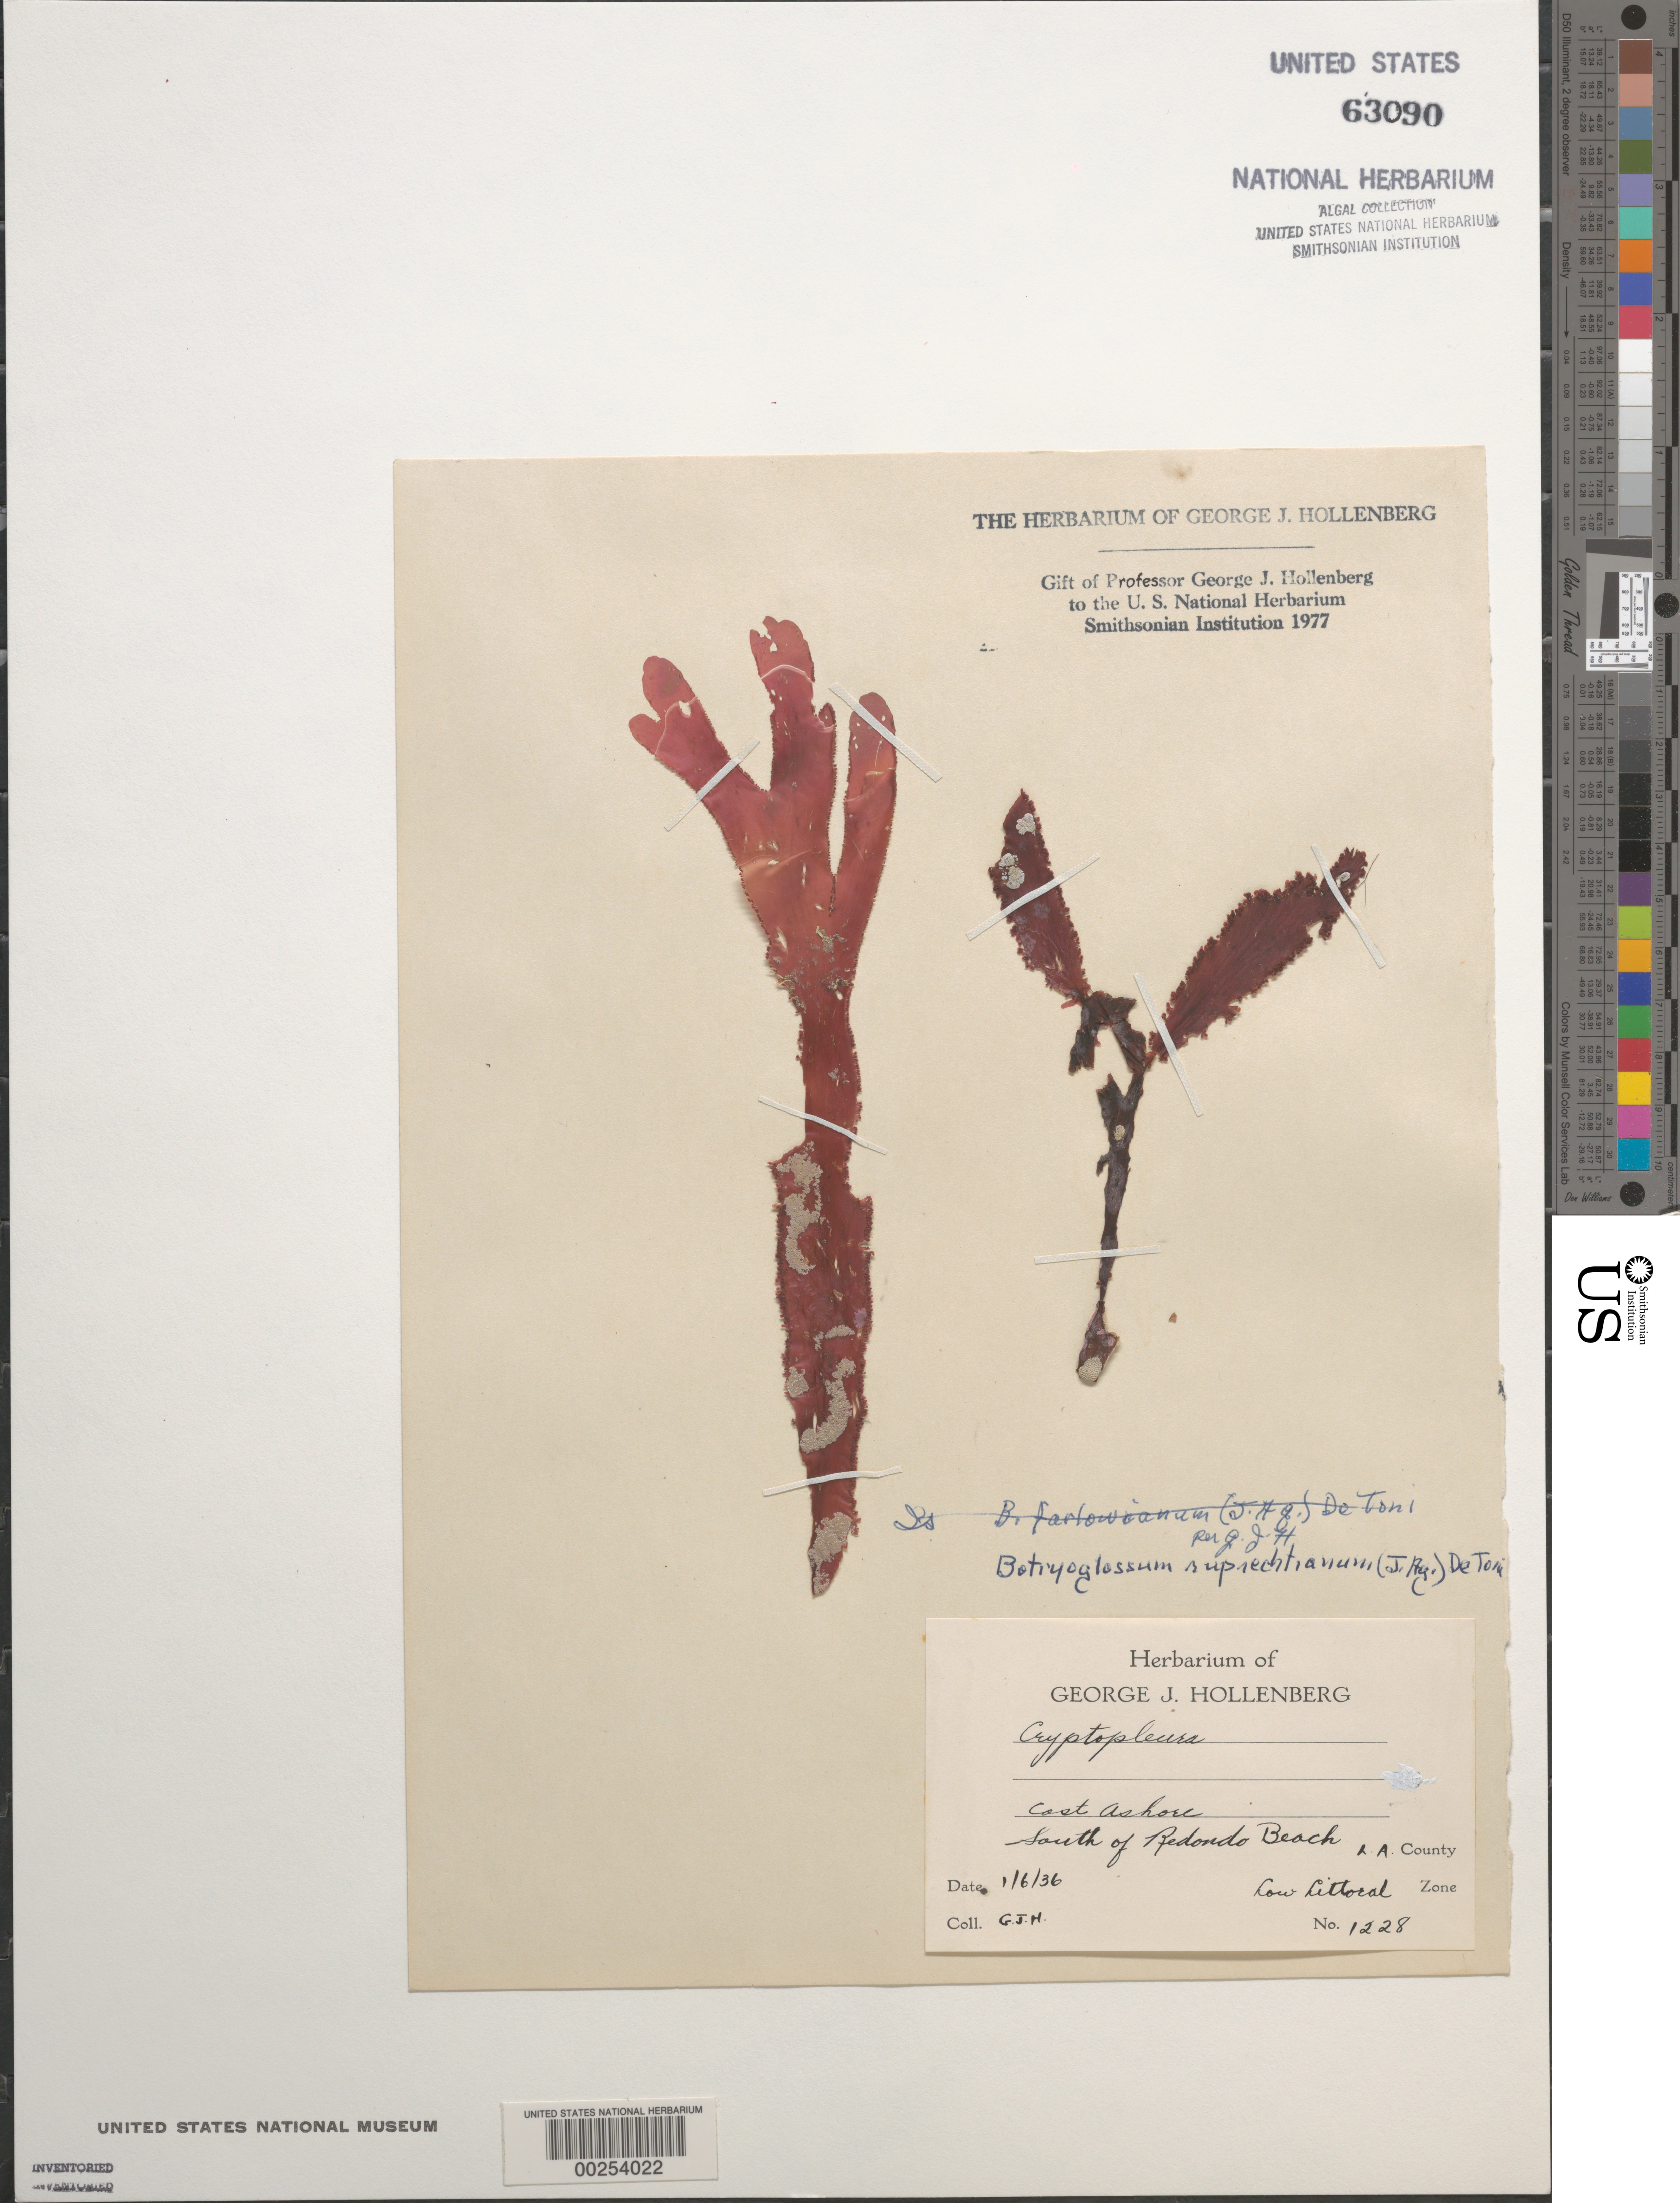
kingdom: Plantae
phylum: Rhodophyta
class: Florideophyceae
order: Ceramiales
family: Delesseriaceae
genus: Cryptopleura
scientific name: Cryptopleura ruprechtiana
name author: (J. Agardh) Kylin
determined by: Algae name updating Project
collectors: G. Hollenberg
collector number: GJH 1228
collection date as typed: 06 Jan 1936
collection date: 1936-01-06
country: United States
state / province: California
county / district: Los Angeles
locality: South of Redondo Beach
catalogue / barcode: US 63090